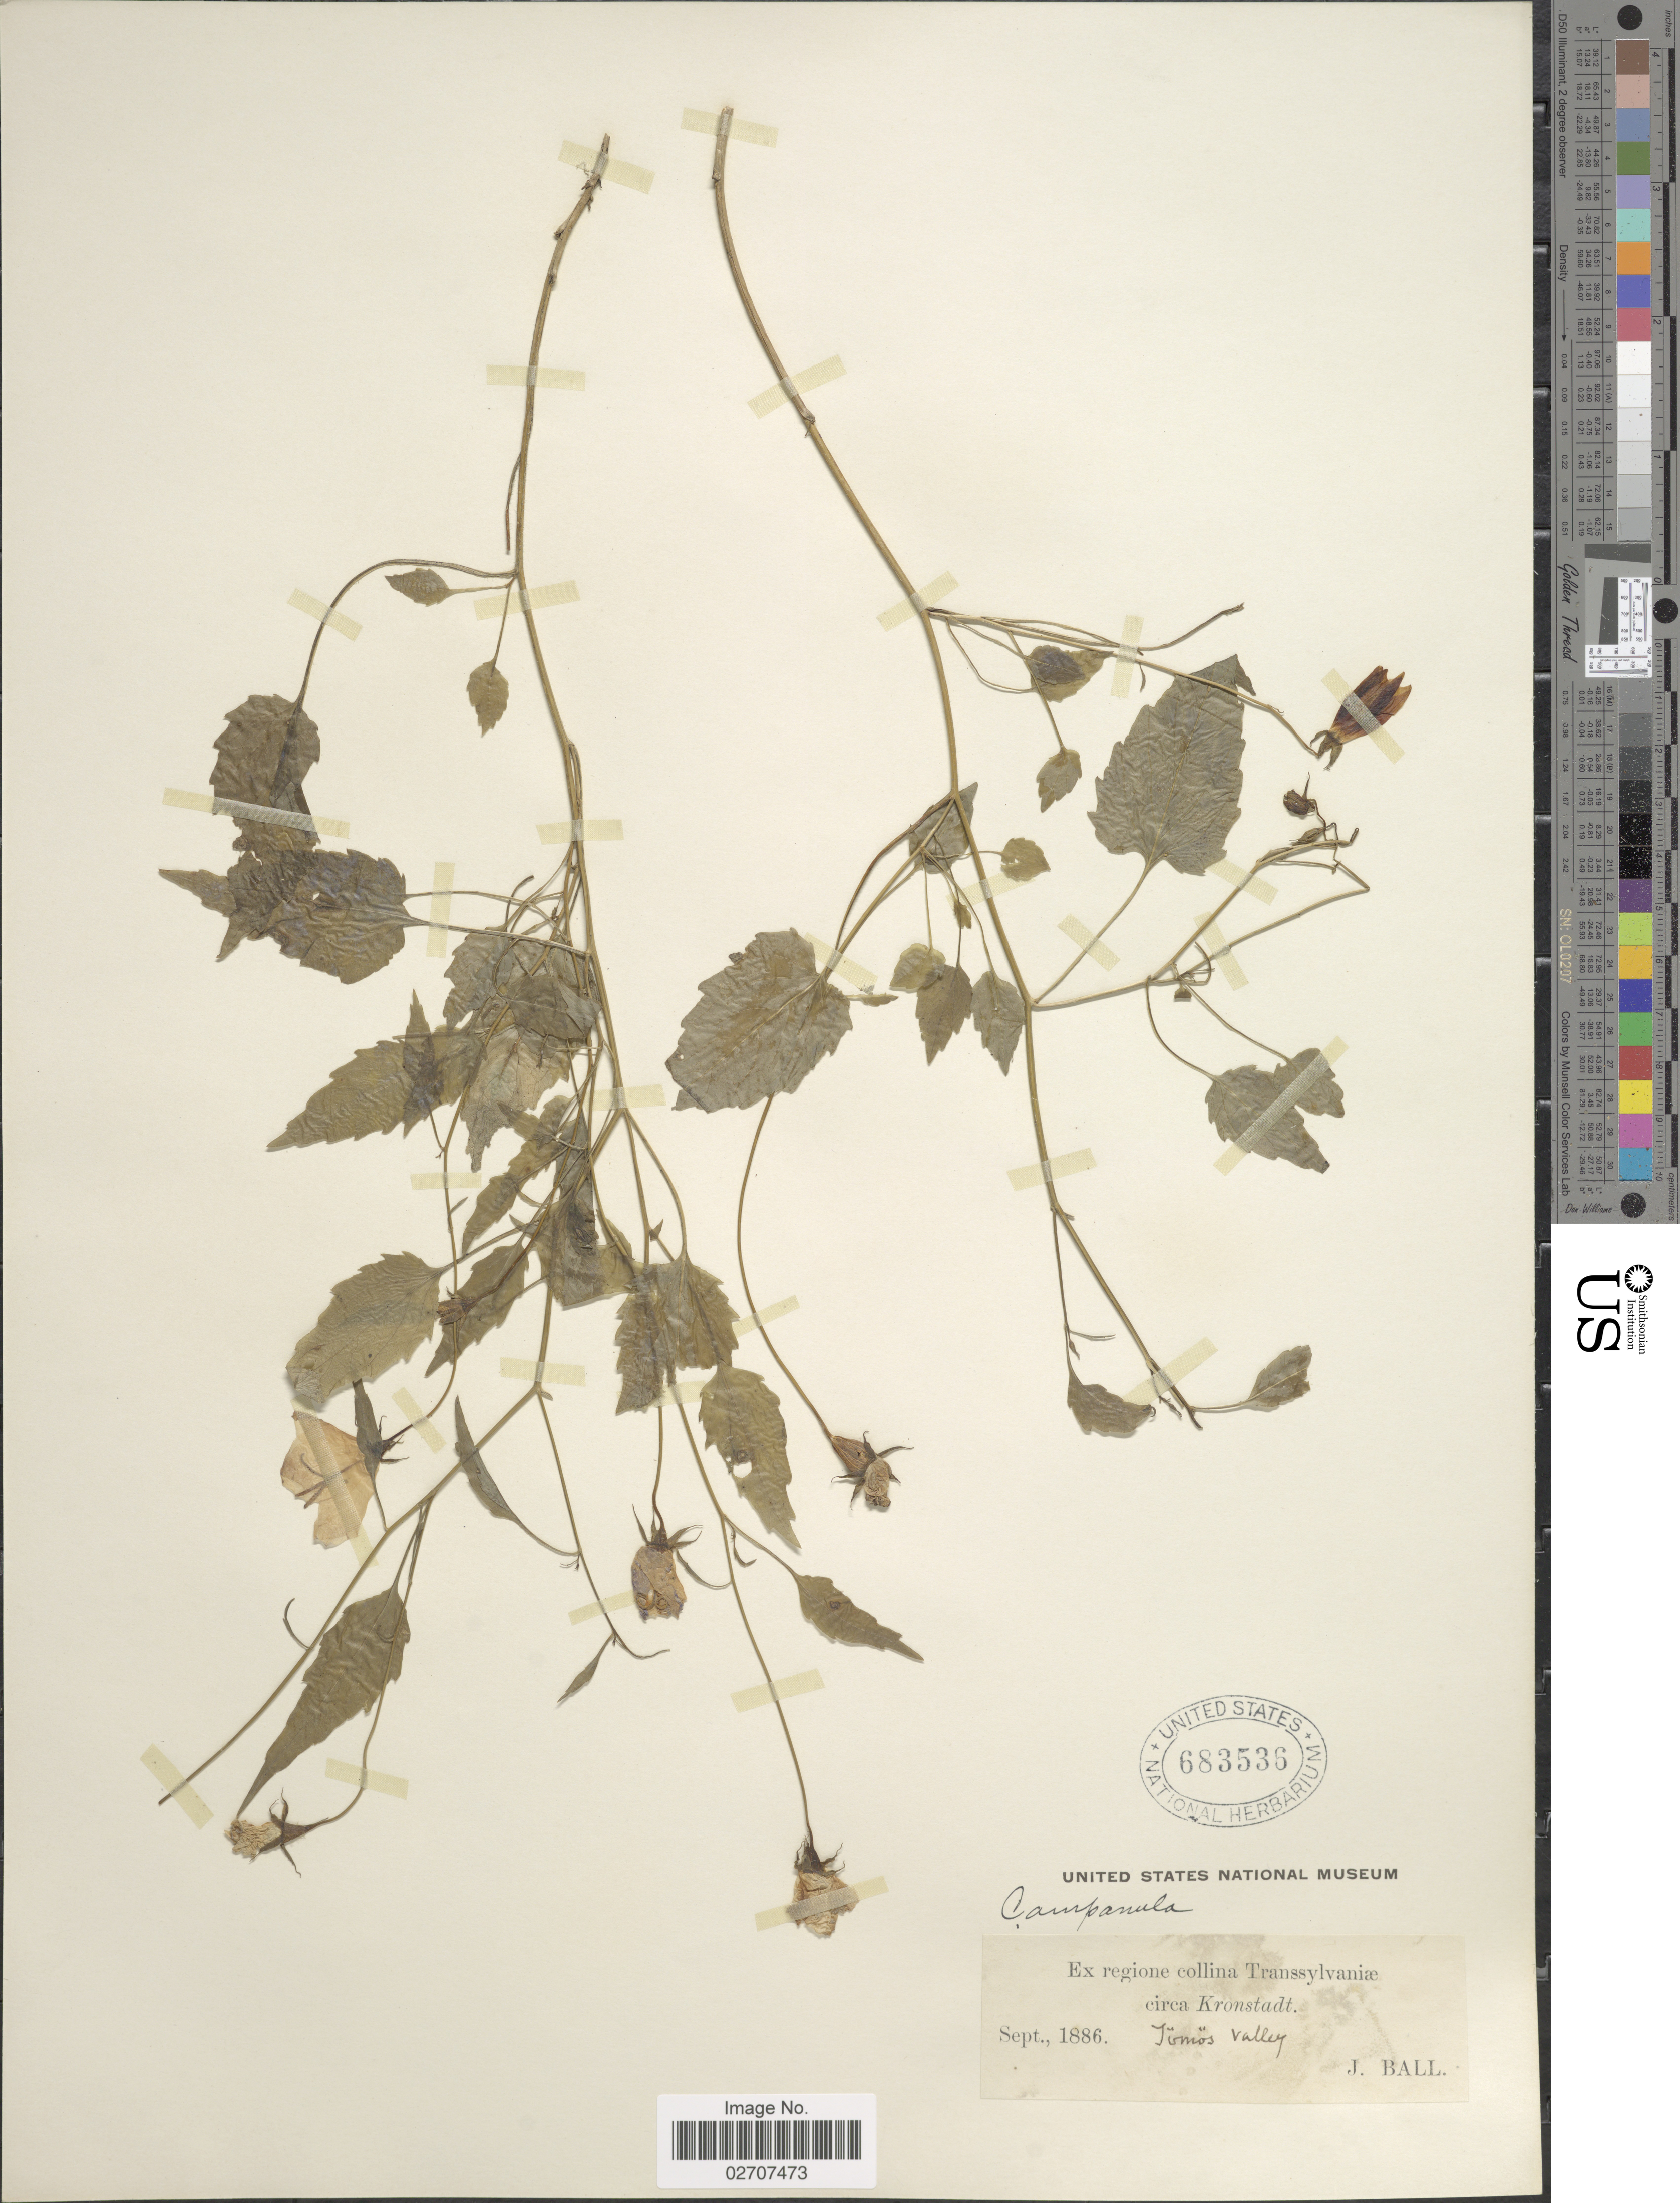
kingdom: Plantae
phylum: Tracheophyta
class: Magnoliopsida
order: Asterales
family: Campanulaceae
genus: Campanula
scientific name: Campanula carpatica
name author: Jacq.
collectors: J. Ball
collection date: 1886-09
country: Romania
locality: Ex regione collina Transsilvaniae circa Kronstadt, Tomos valley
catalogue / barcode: US 683536